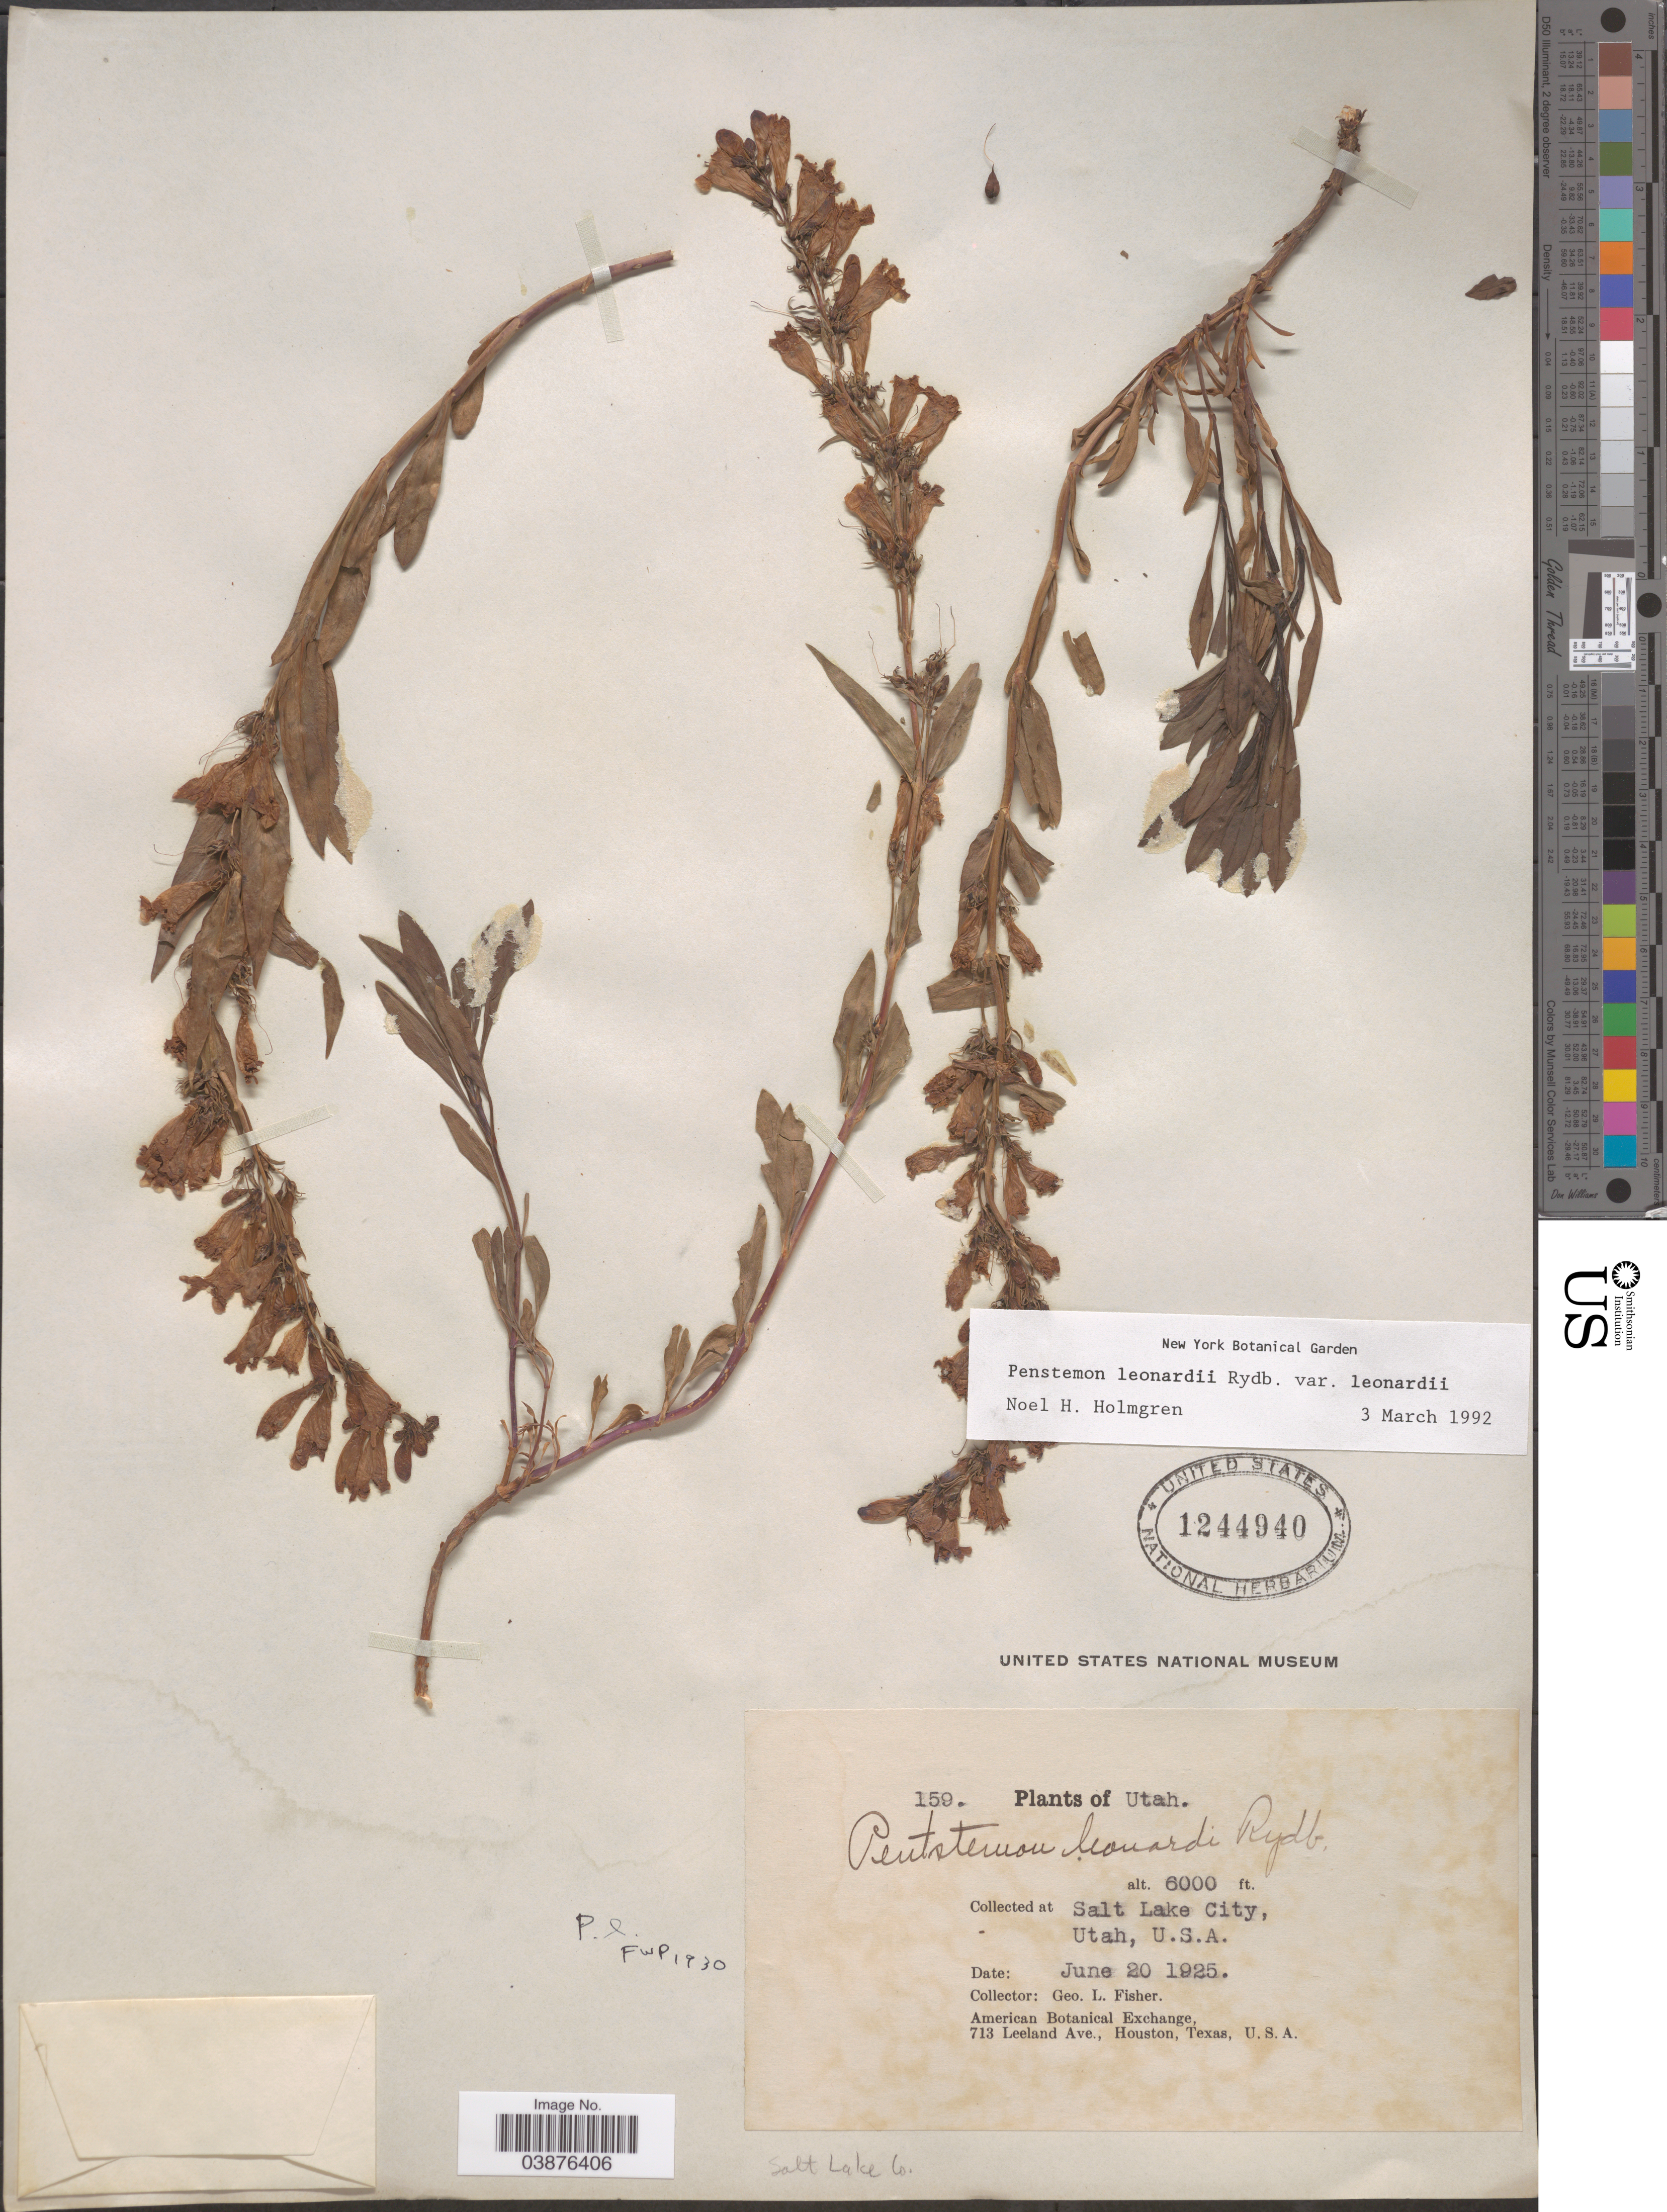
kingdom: Plantae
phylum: Tracheophyta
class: Magnoliopsida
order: Lamiales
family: Plantaginaceae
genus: Penstemon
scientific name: Penstemon leonardii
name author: Rydb.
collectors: G. L. Fisher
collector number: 159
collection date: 1925-06-20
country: United States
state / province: Utah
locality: Salt Lake City. Salt Lake Co.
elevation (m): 1829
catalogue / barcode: US 1244940